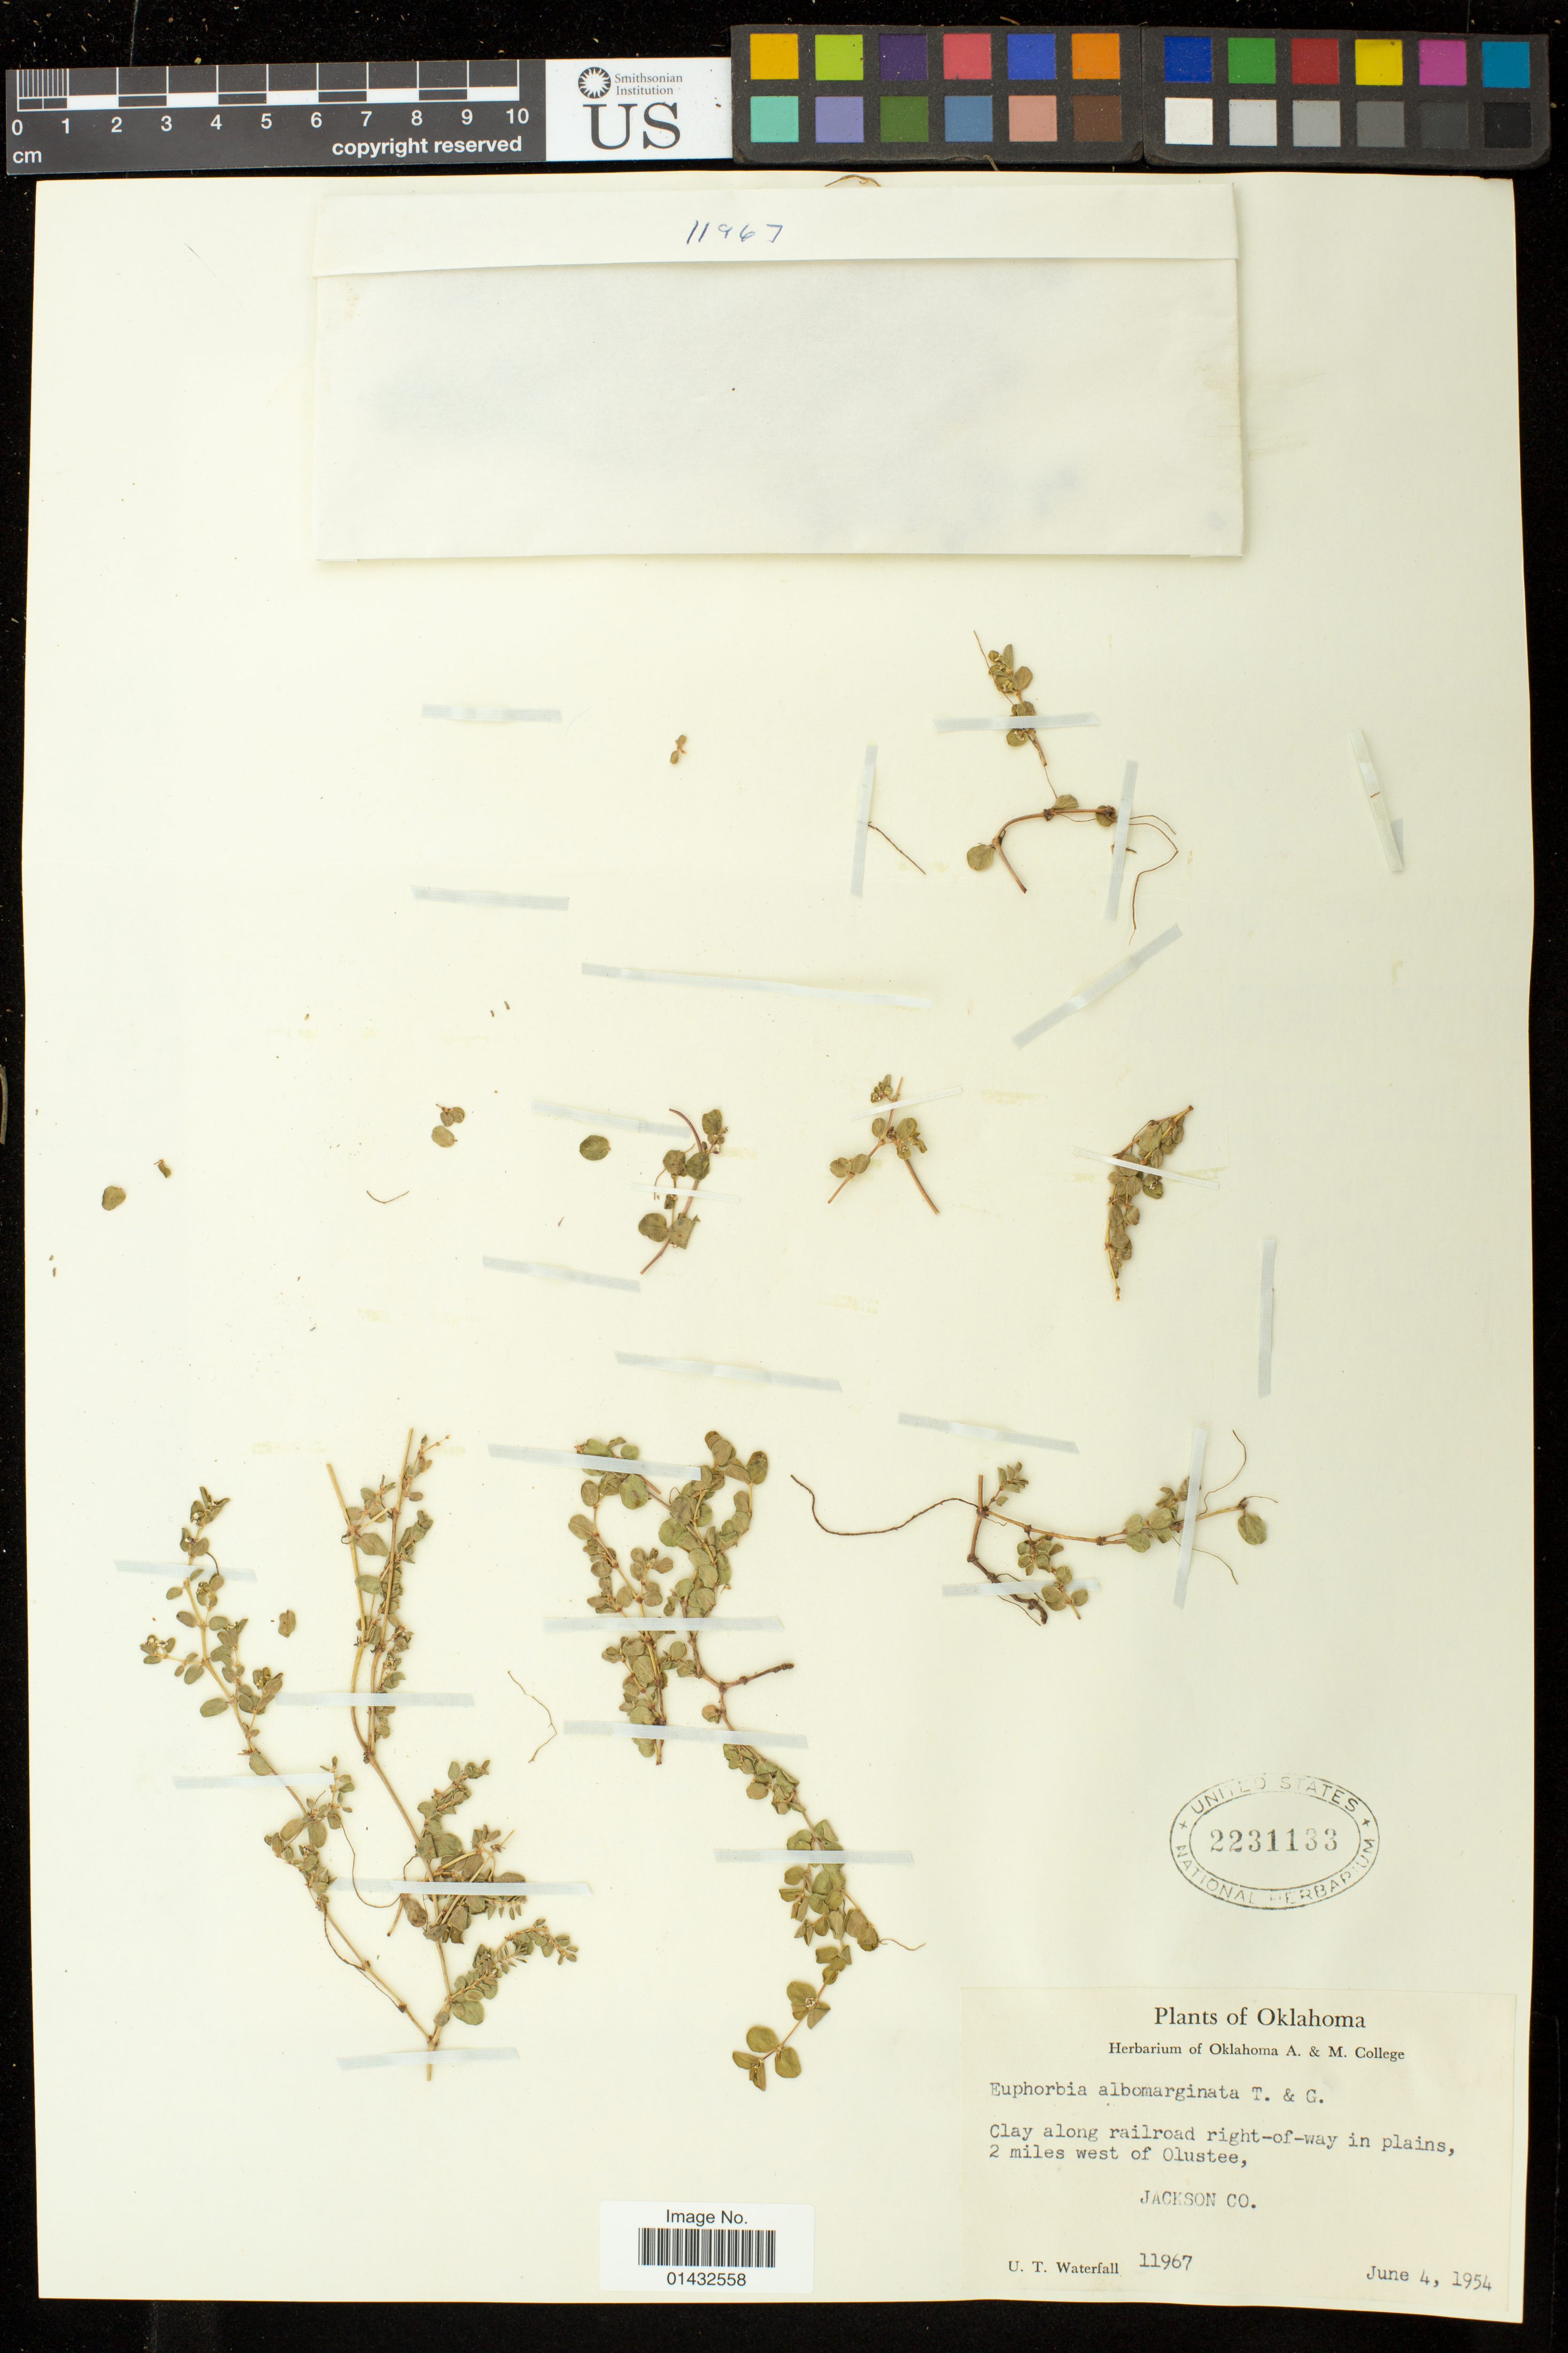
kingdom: Plantae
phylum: Tracheophyta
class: Magnoliopsida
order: Malpighiales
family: Euphorbiaceae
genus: Euphorbia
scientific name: Euphorbia albomarginata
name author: Torr. & A. Gray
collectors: U. T. Waterfall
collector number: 11967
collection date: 1954-06-04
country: United States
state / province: Oklahoma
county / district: Jackson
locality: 2 miles west of Olustee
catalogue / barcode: US 2231133